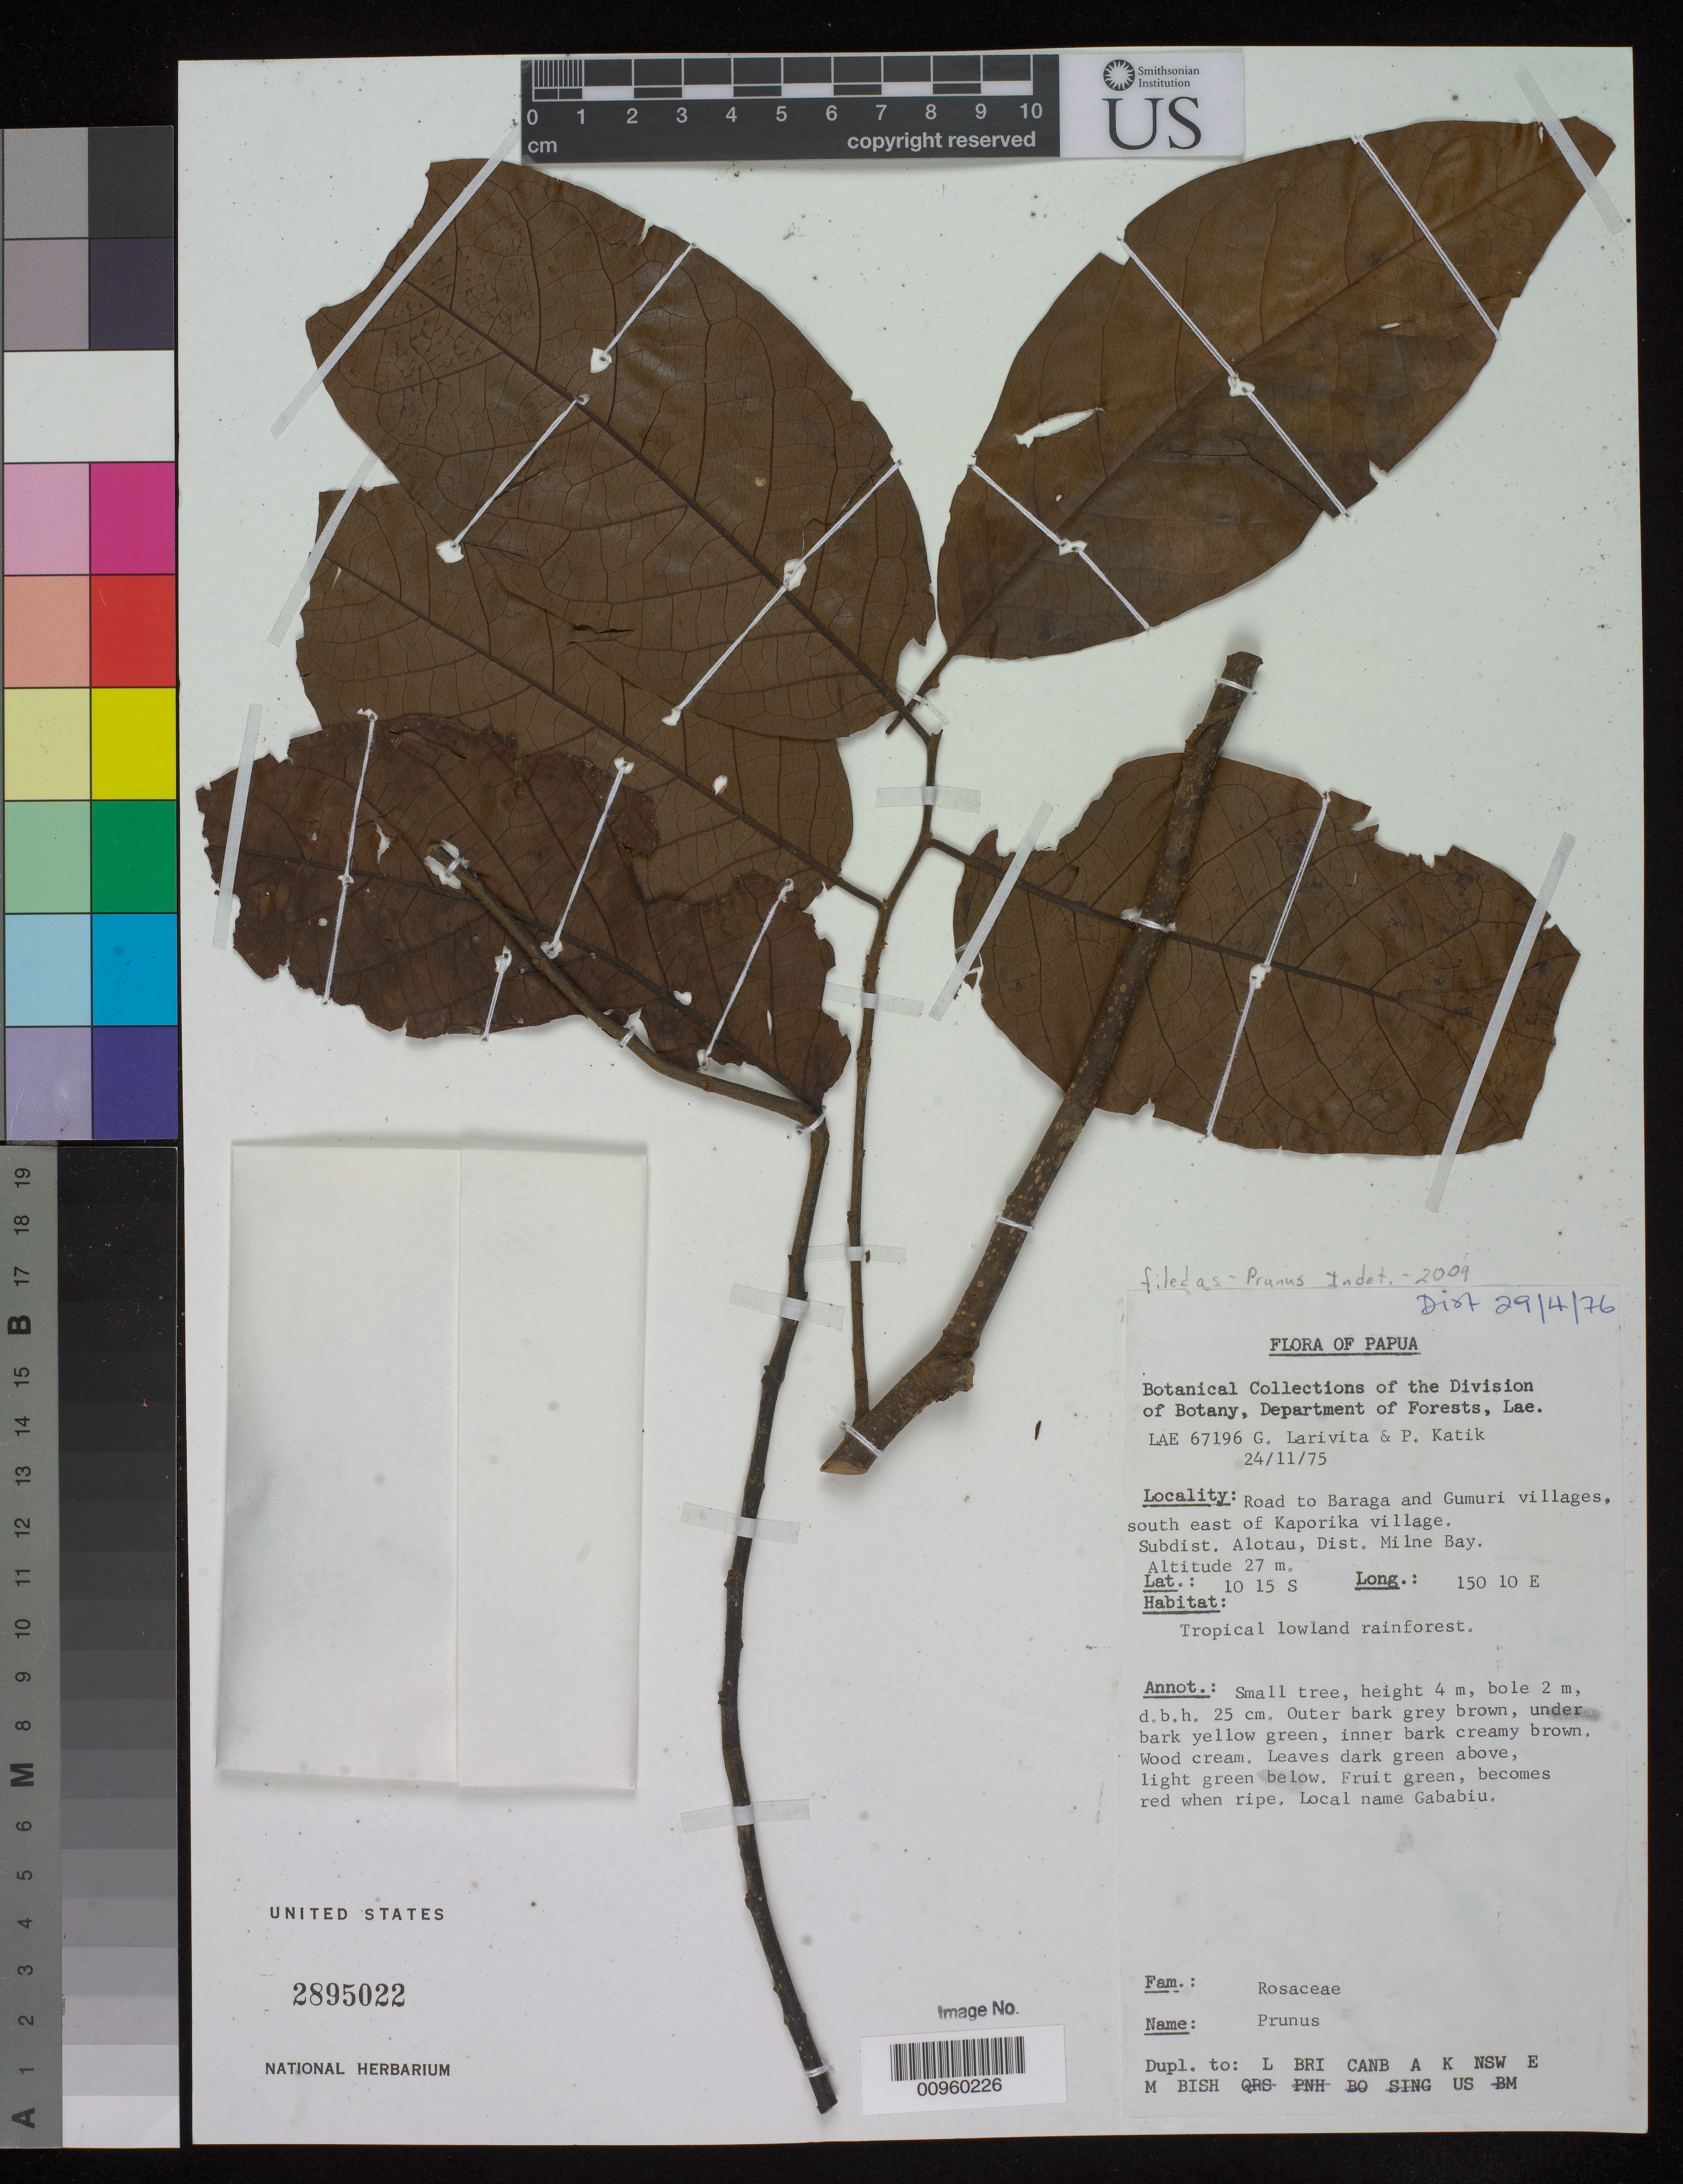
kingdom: Plantae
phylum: Tracheophyta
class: Magnoliopsida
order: Rosales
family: Rosaceae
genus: Prunus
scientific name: Prunus sp.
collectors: G. Larivita & P. Katik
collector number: LAE 67196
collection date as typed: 24 Nov 1975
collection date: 1975-11-24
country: Papua New Guinea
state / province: Milne Bay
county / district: Alotau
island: New Guinea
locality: Road to Baraga and Gumuri villages. South east of Kaporika village. Tropical low land forest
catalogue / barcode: US 2895022